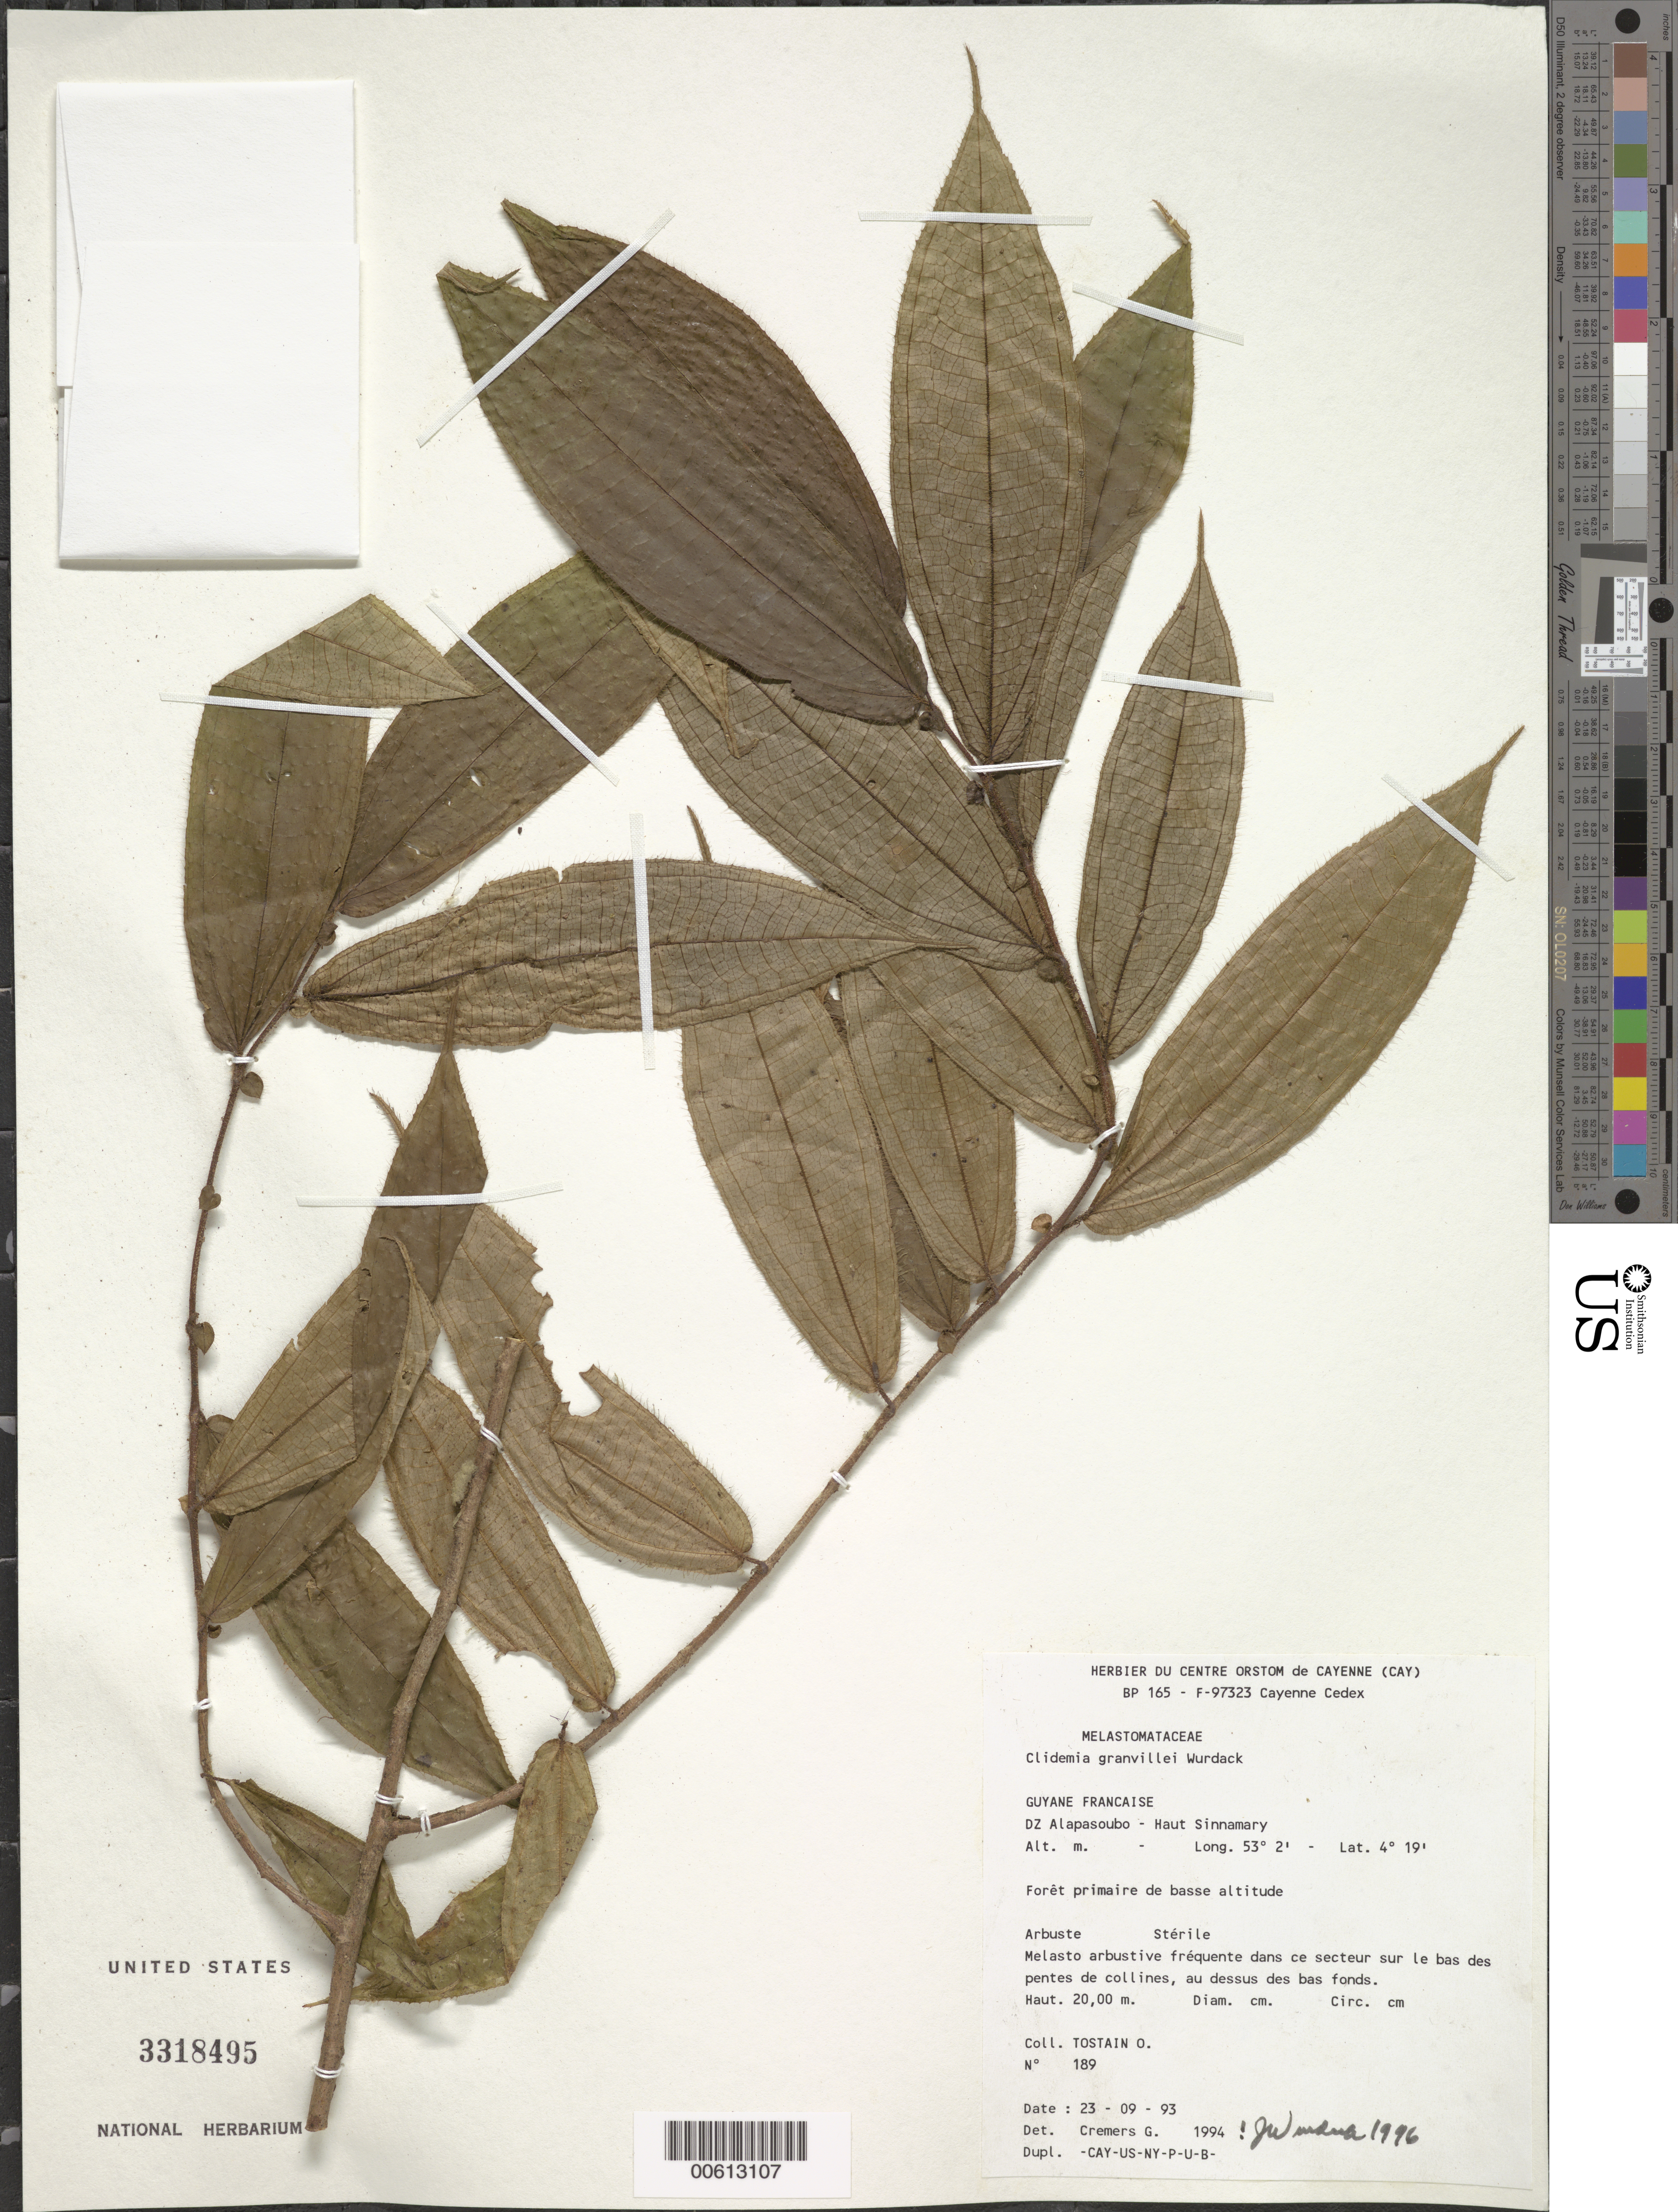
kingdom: Plantae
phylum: Tracheophyta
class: Magnoliopsida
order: Myrtales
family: Melastomataceae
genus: Clidemia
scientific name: Clidemia granvillei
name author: Wurdack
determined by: Wurdack, John J., (US), US (UNITED STATES)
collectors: O. Tostain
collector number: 189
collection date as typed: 23-Sep-93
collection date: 1993-09-23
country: French Guiana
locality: DZ Alapasoubo, Haut Sinnamary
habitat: Foret primaire de basse altitude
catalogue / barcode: US 3318495